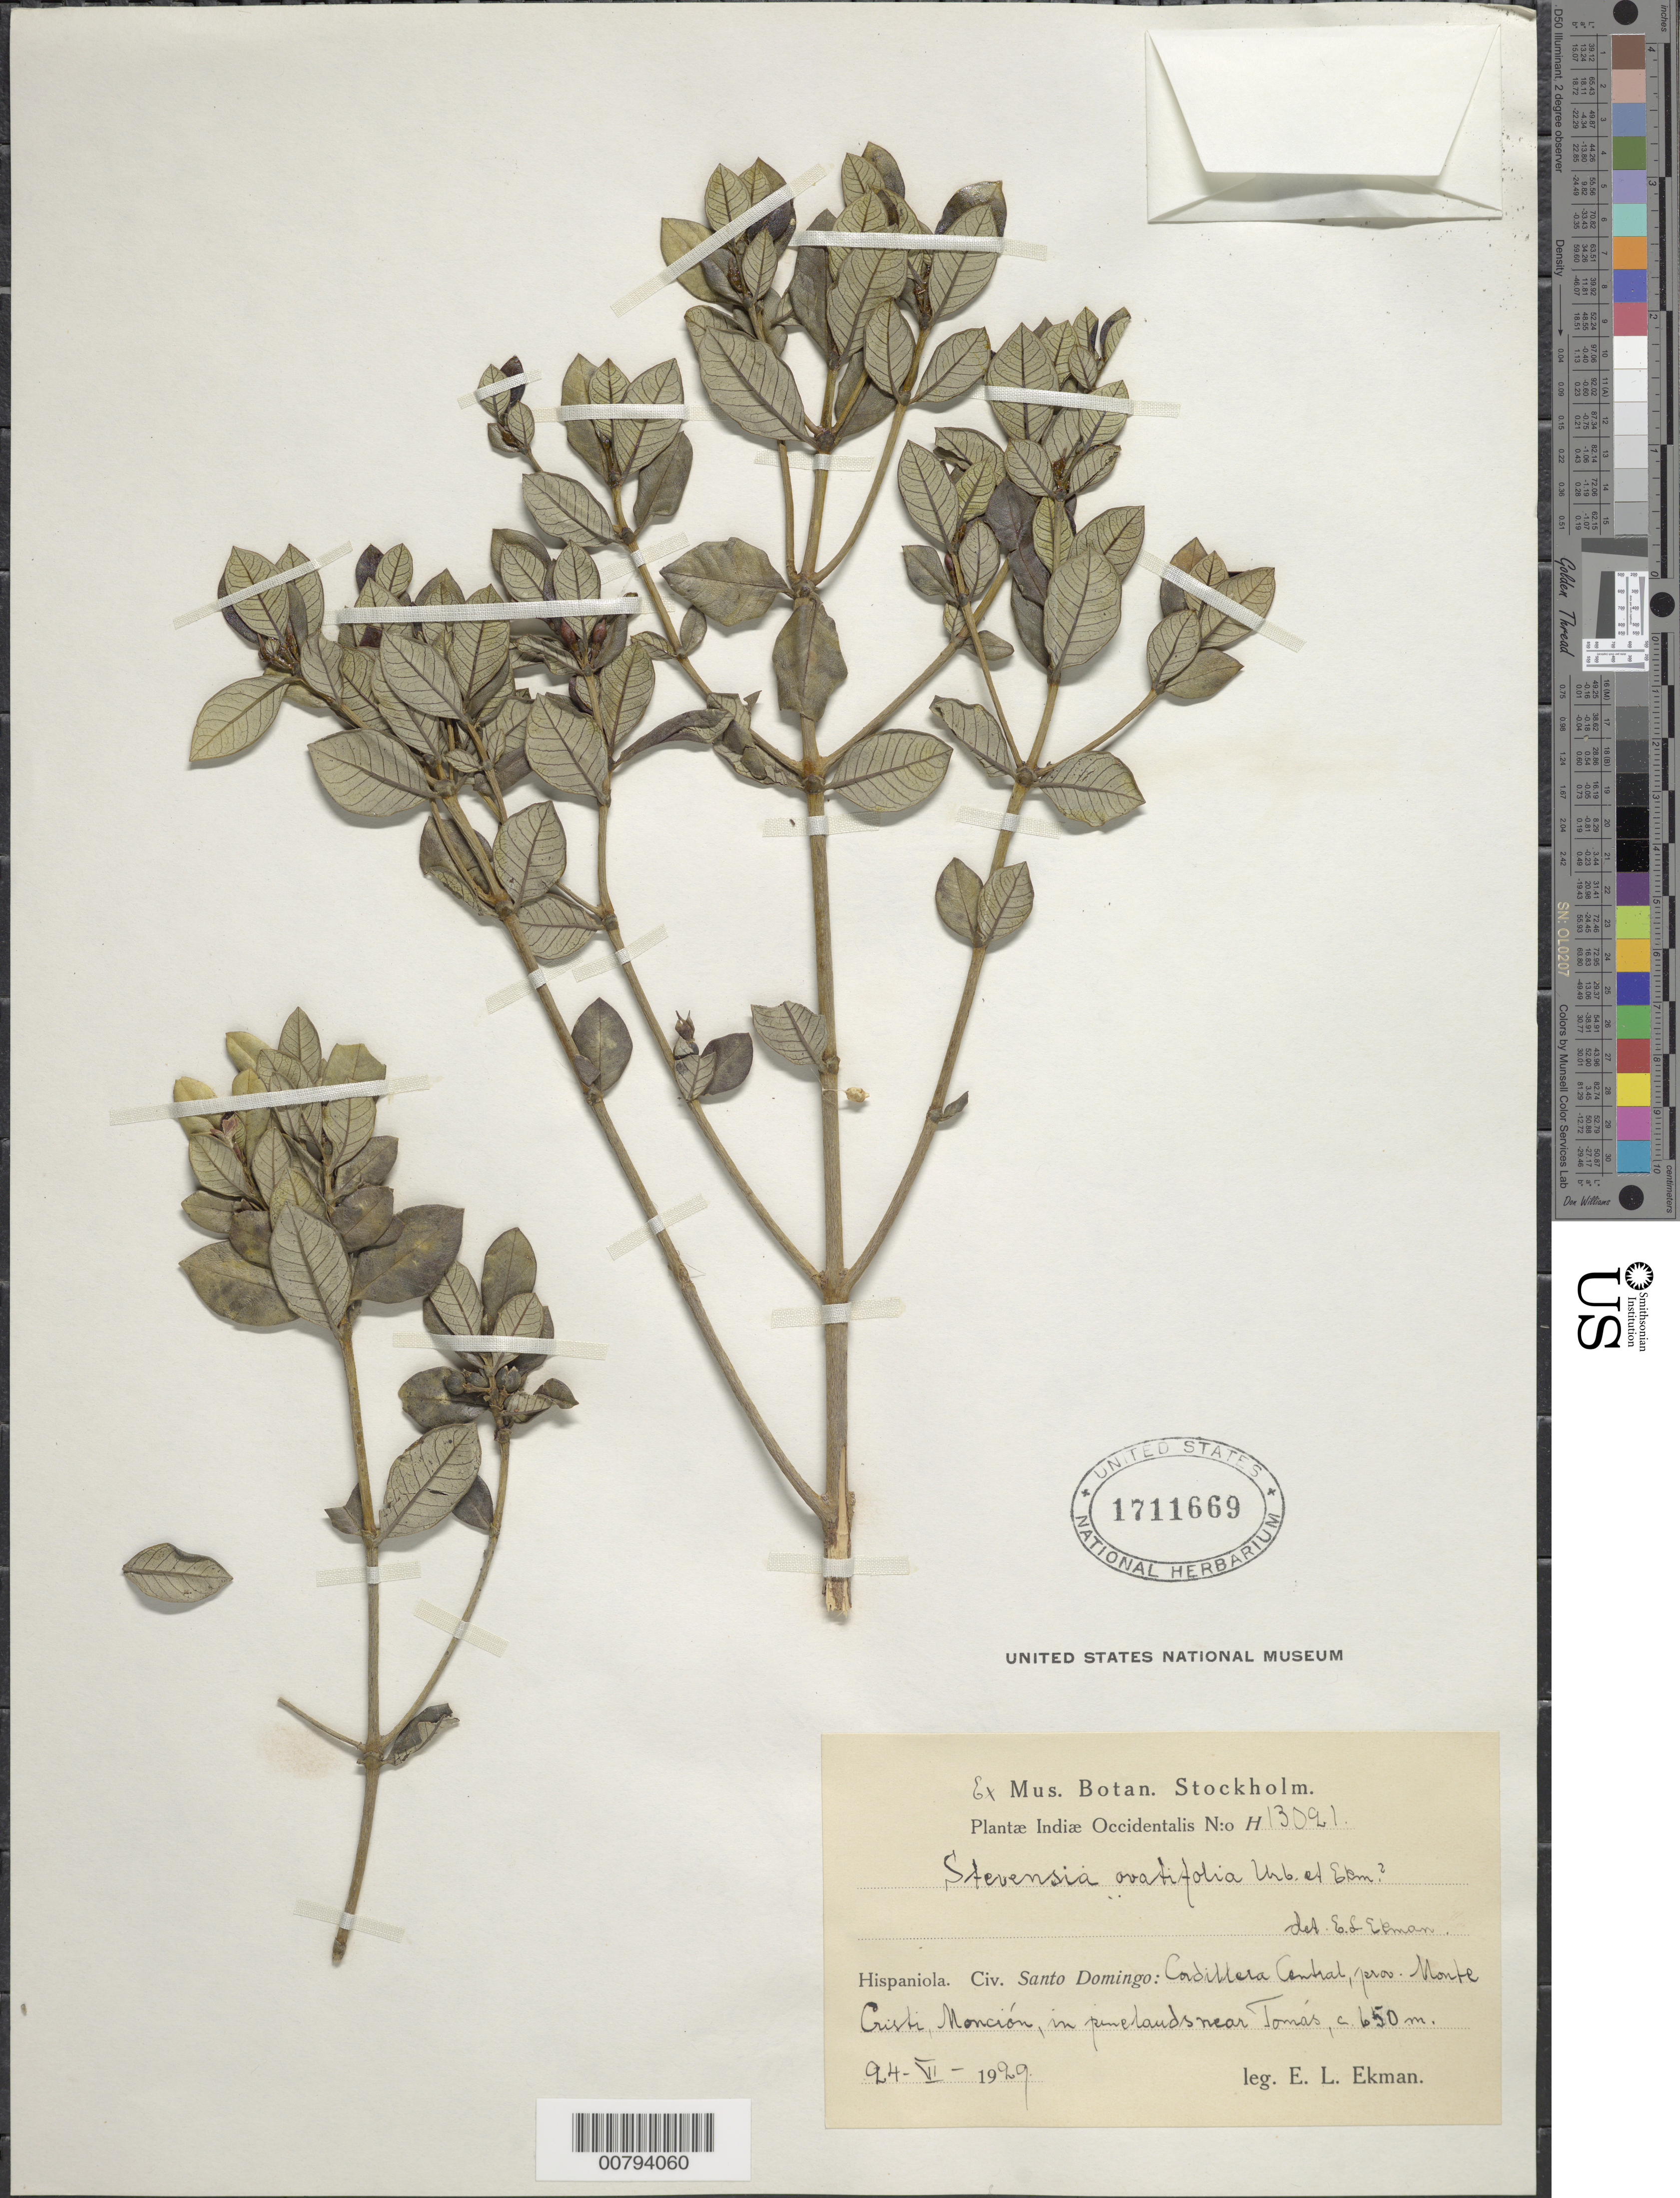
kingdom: Plantae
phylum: Tracheophyta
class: Magnoliopsida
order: Gentianales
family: Rubiaceae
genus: Stevensia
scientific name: Stevensia ovatifolia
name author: Urb. & Ekman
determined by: Ekman, E. L.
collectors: E. L. Ekman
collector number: H 13021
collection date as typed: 24 Jun 1929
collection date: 1929-06-24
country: Dominican Republic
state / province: Monte Cristi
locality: Civ. Santo Domingo: Cordillera Central, Moncion, near Tomas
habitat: Pinelands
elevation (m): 650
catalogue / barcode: US 1711669